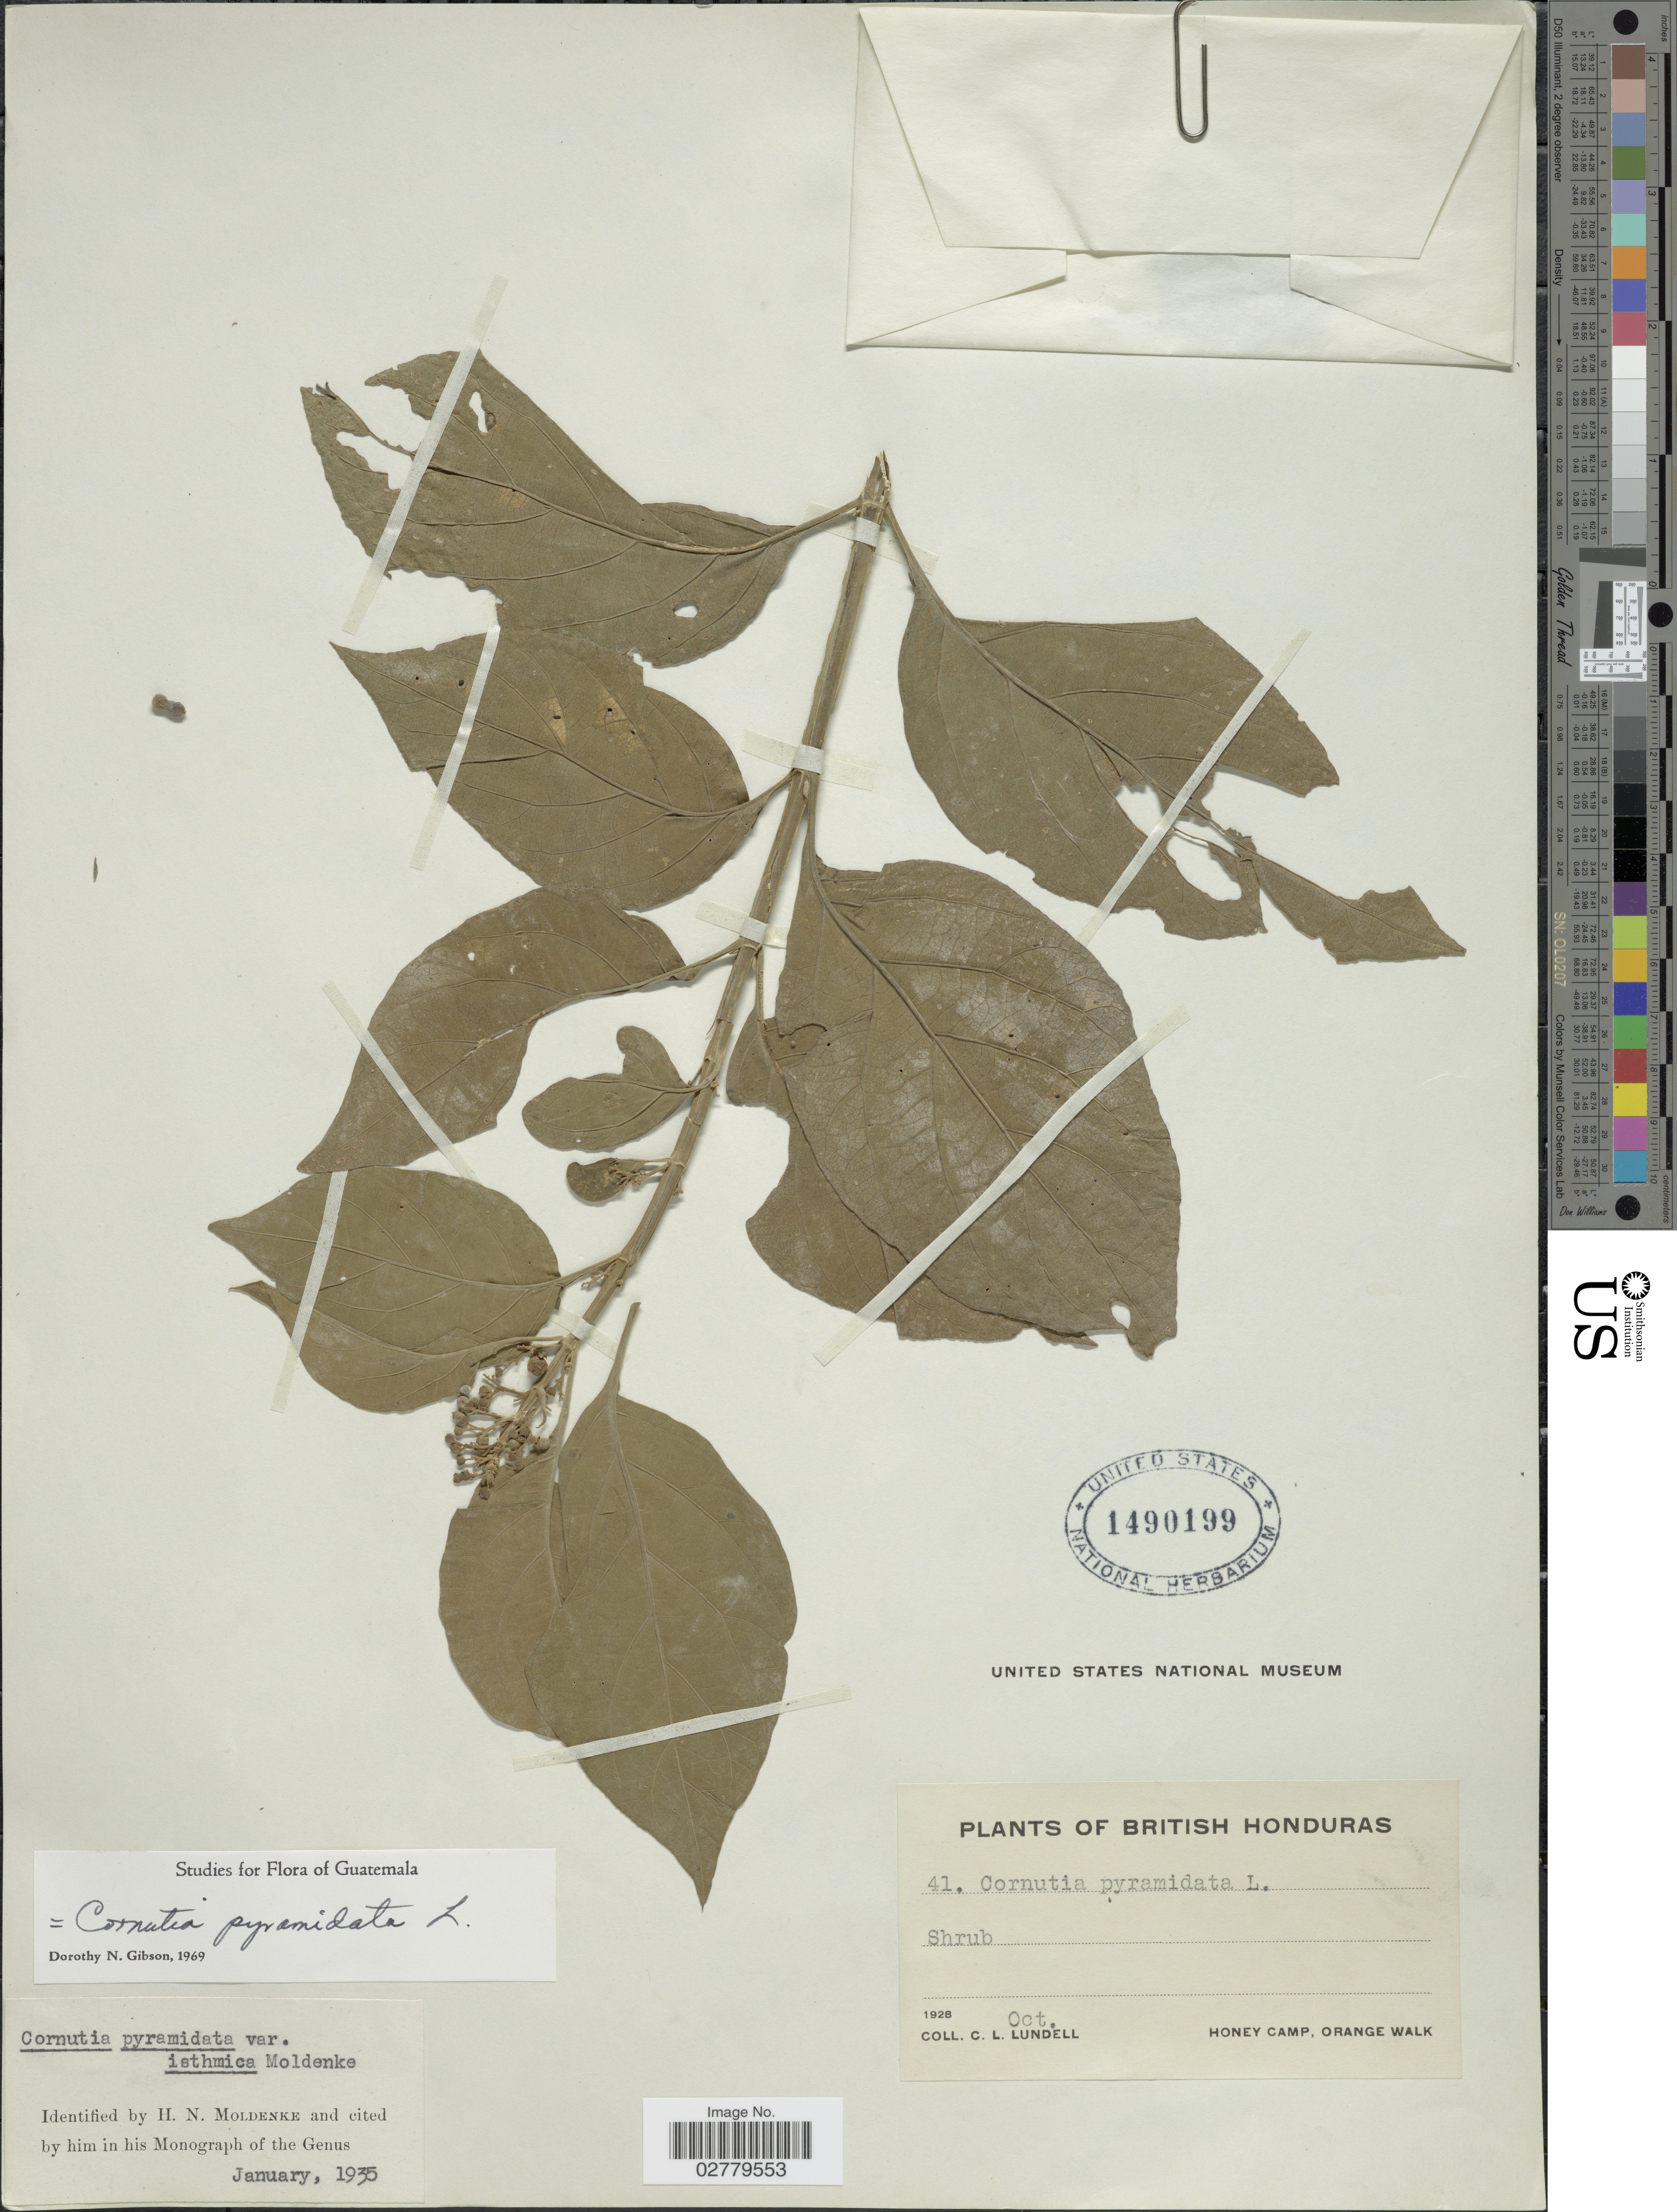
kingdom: Plantae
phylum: Tracheophyta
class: Magnoliopsida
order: Lamiales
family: Lamiaceae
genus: Cornutia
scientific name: Cornutia pyramidata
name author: L.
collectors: C. L. Lundell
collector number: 41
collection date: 1928-10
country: Belize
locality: British Honduras. Honey Camp, Orange Walk.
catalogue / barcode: US 1490199